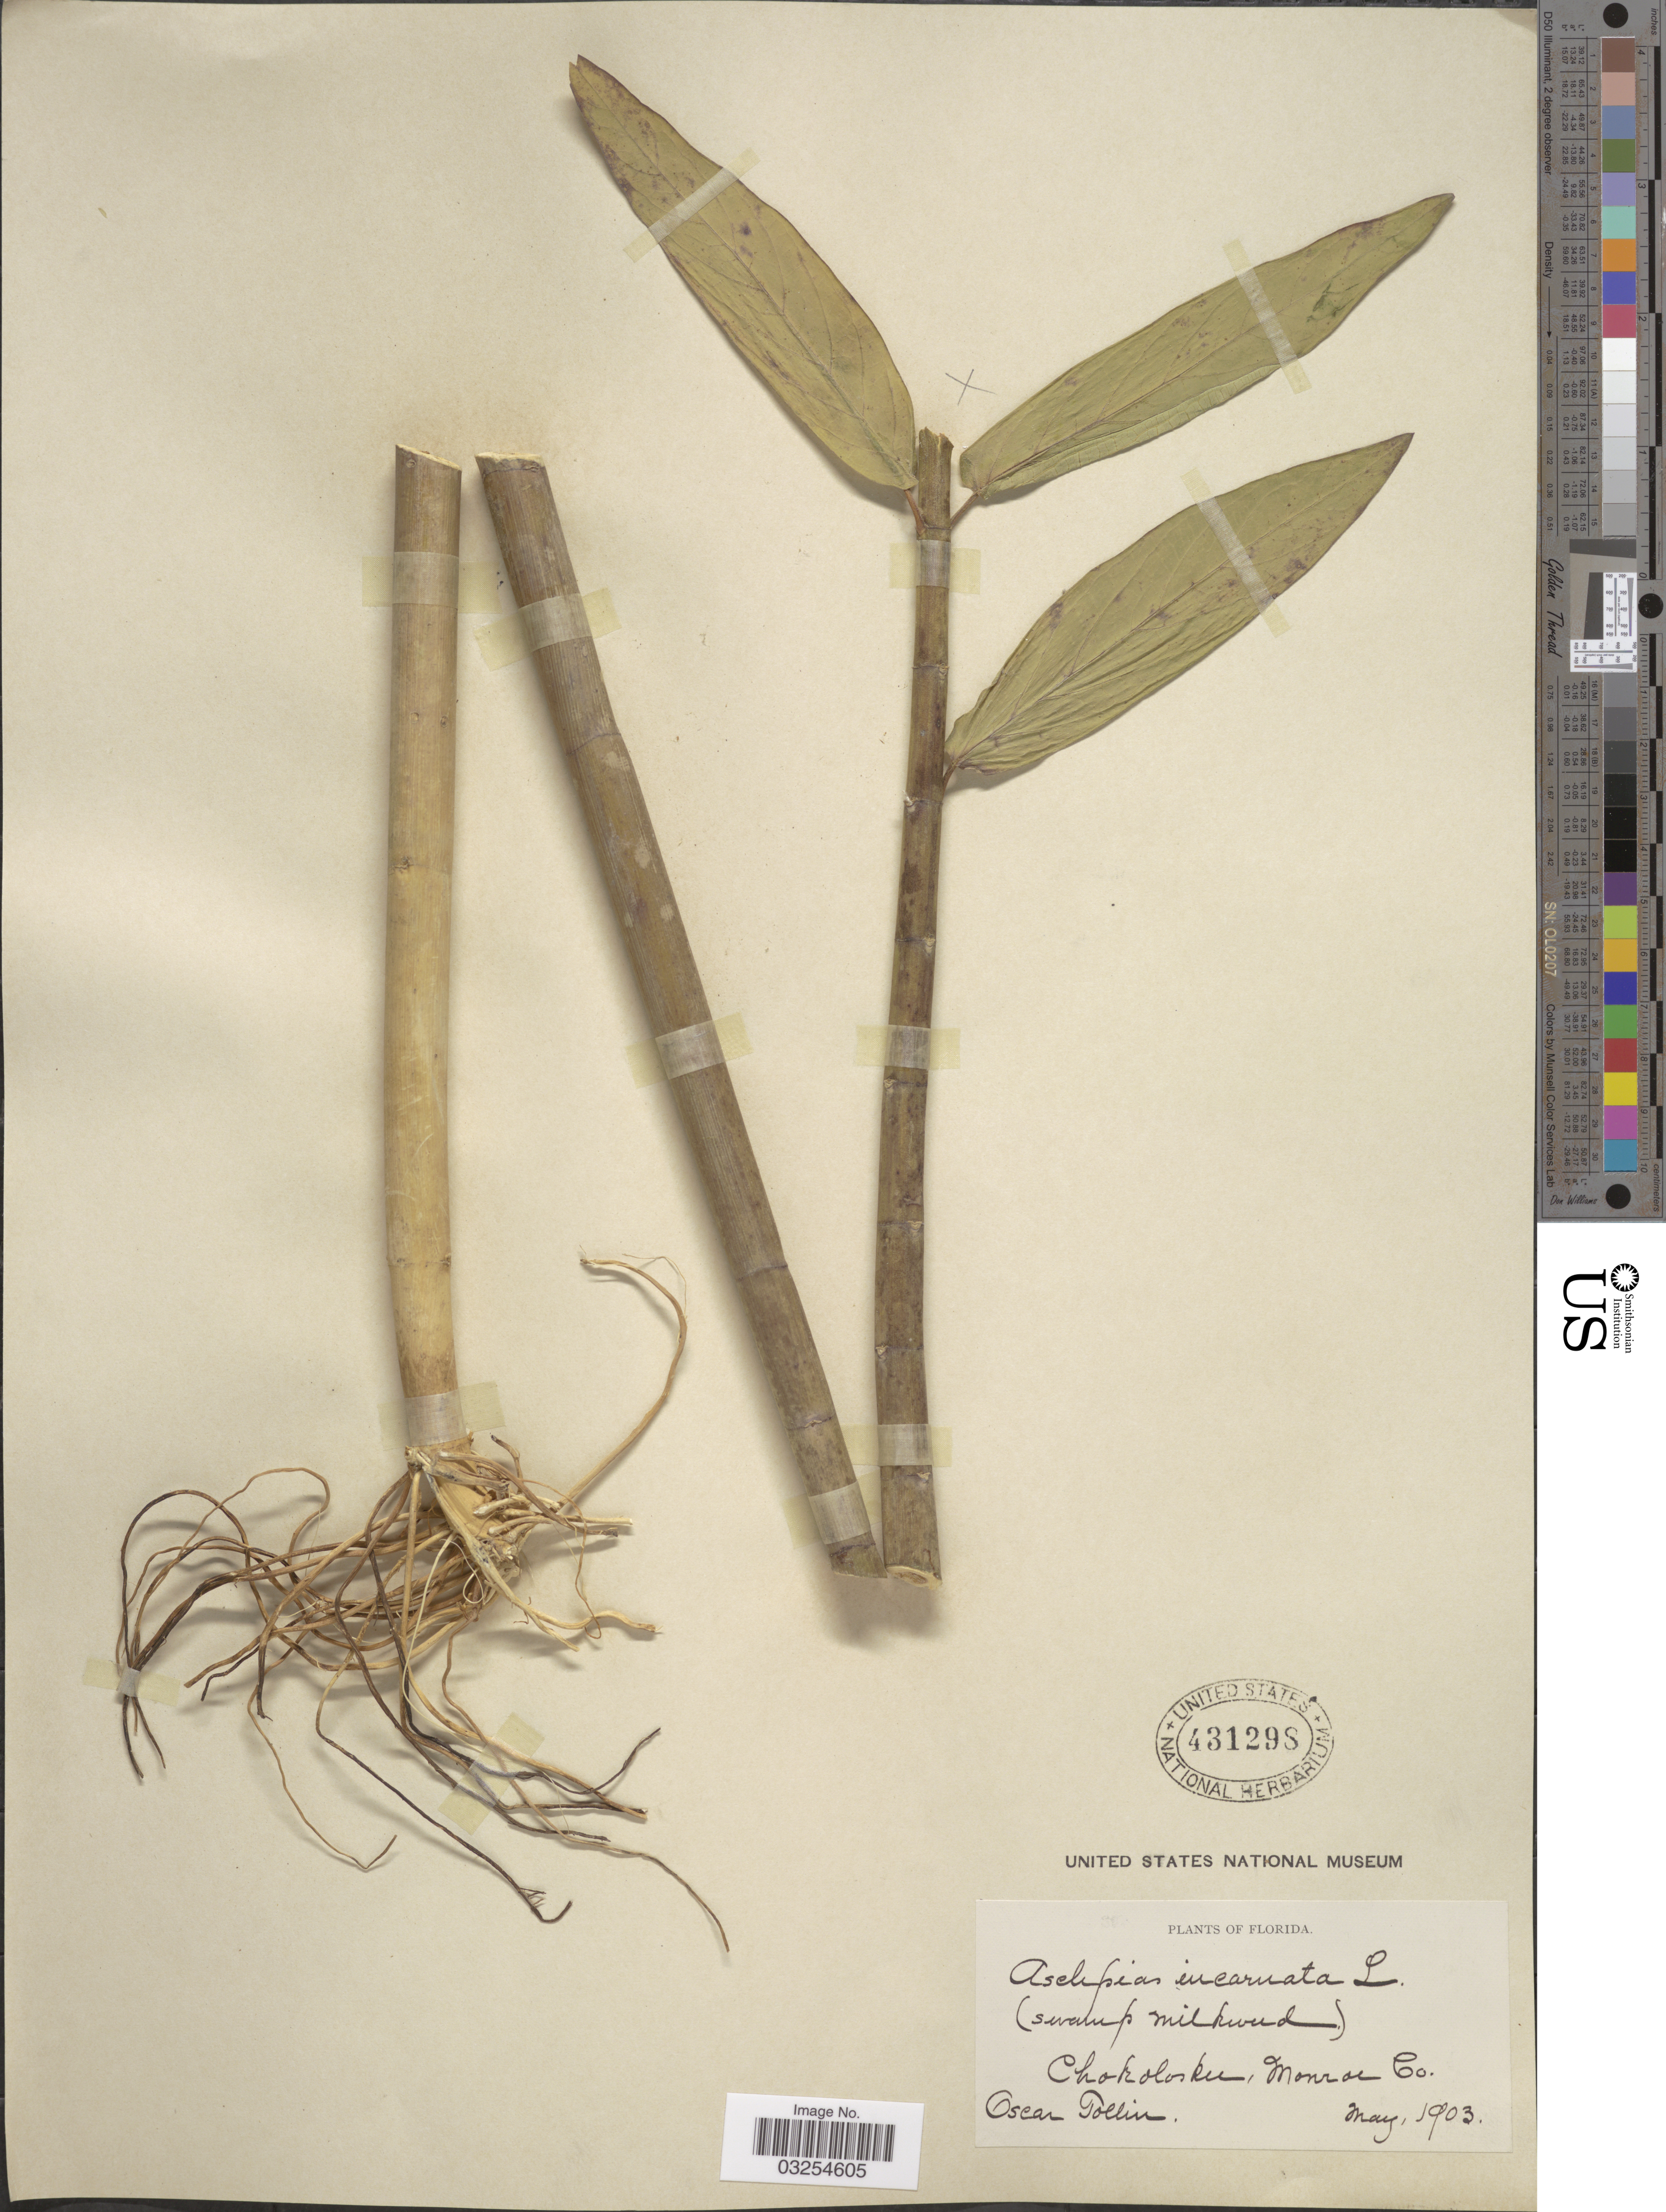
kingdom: Plantae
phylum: Tracheophyta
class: Magnoliopsida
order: Gentianales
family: Apocynaceae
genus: Asclepias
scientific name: Asclepias incarnata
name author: L.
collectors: O. Tollin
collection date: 1903-05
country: United States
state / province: Florida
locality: Chokoloskee, Monroe Co.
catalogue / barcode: US 431298